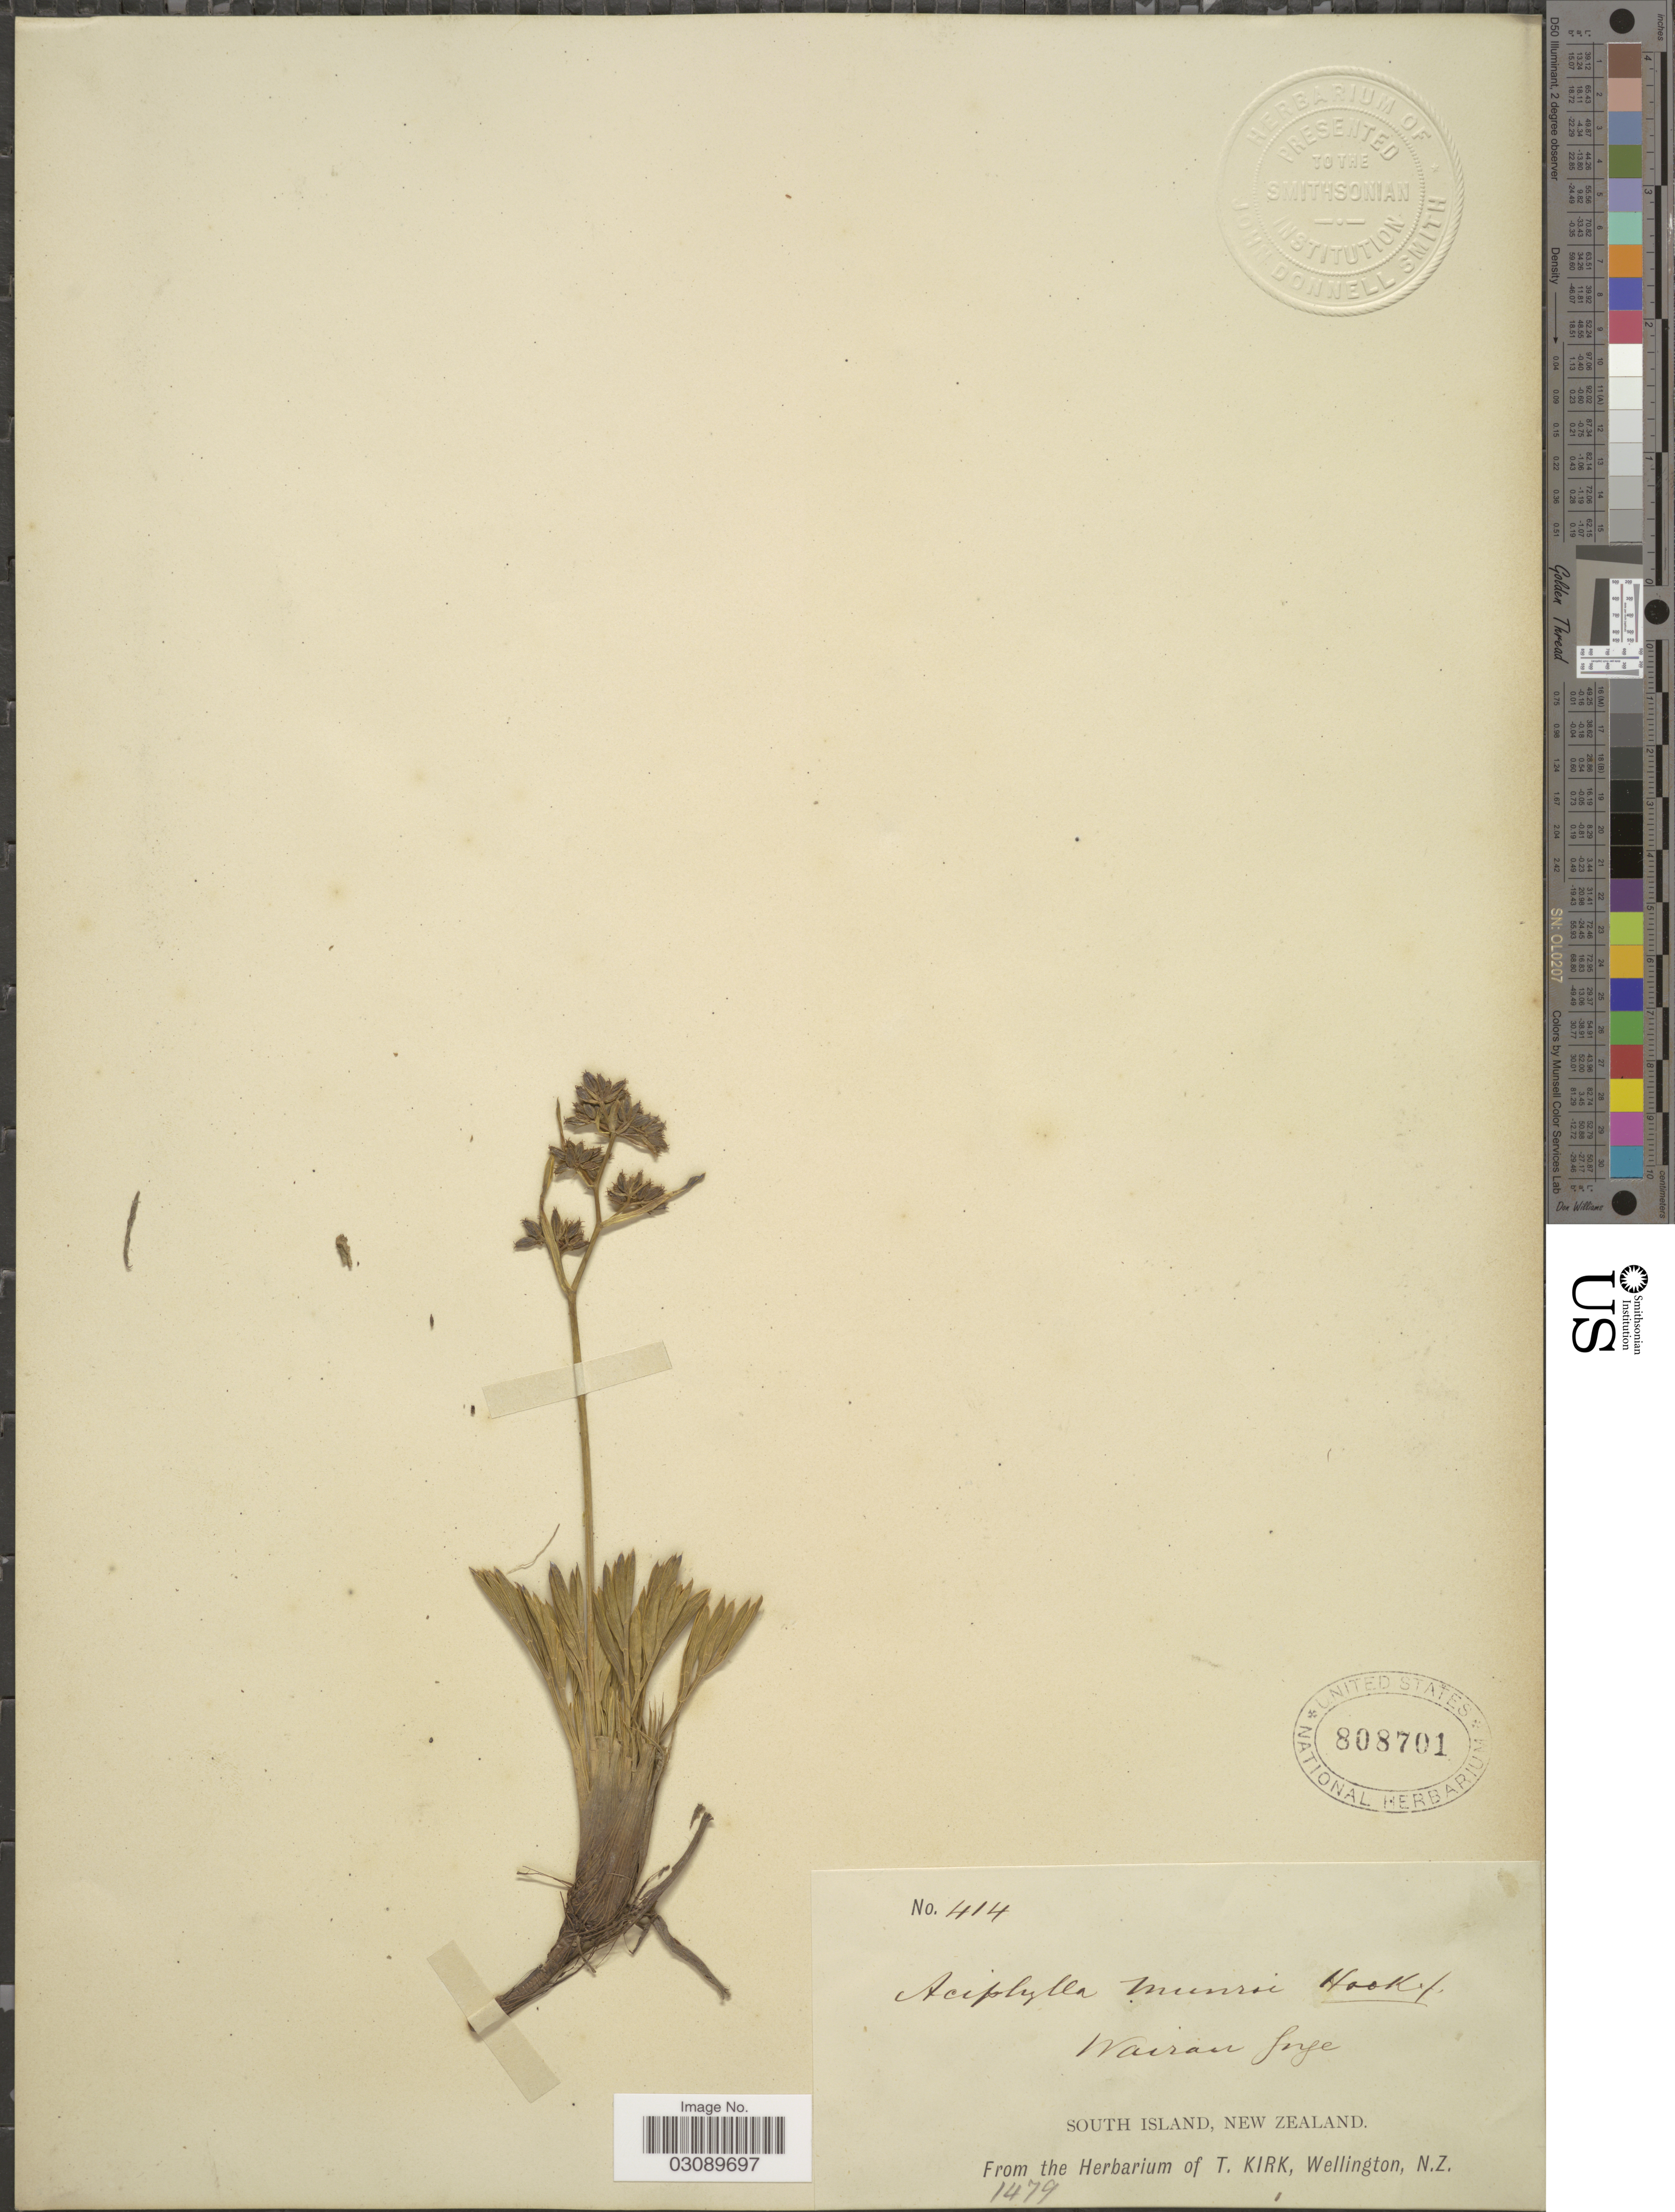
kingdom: Plantae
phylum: Tracheophyta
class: Magnoliopsida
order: Apiales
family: Apiaceae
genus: Aciphylla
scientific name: Aciphylla monroi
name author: Hook. f.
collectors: ex herb. T. Kirk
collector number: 414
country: New Zealand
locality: Wairau Gorge. South Island.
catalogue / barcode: US 808701